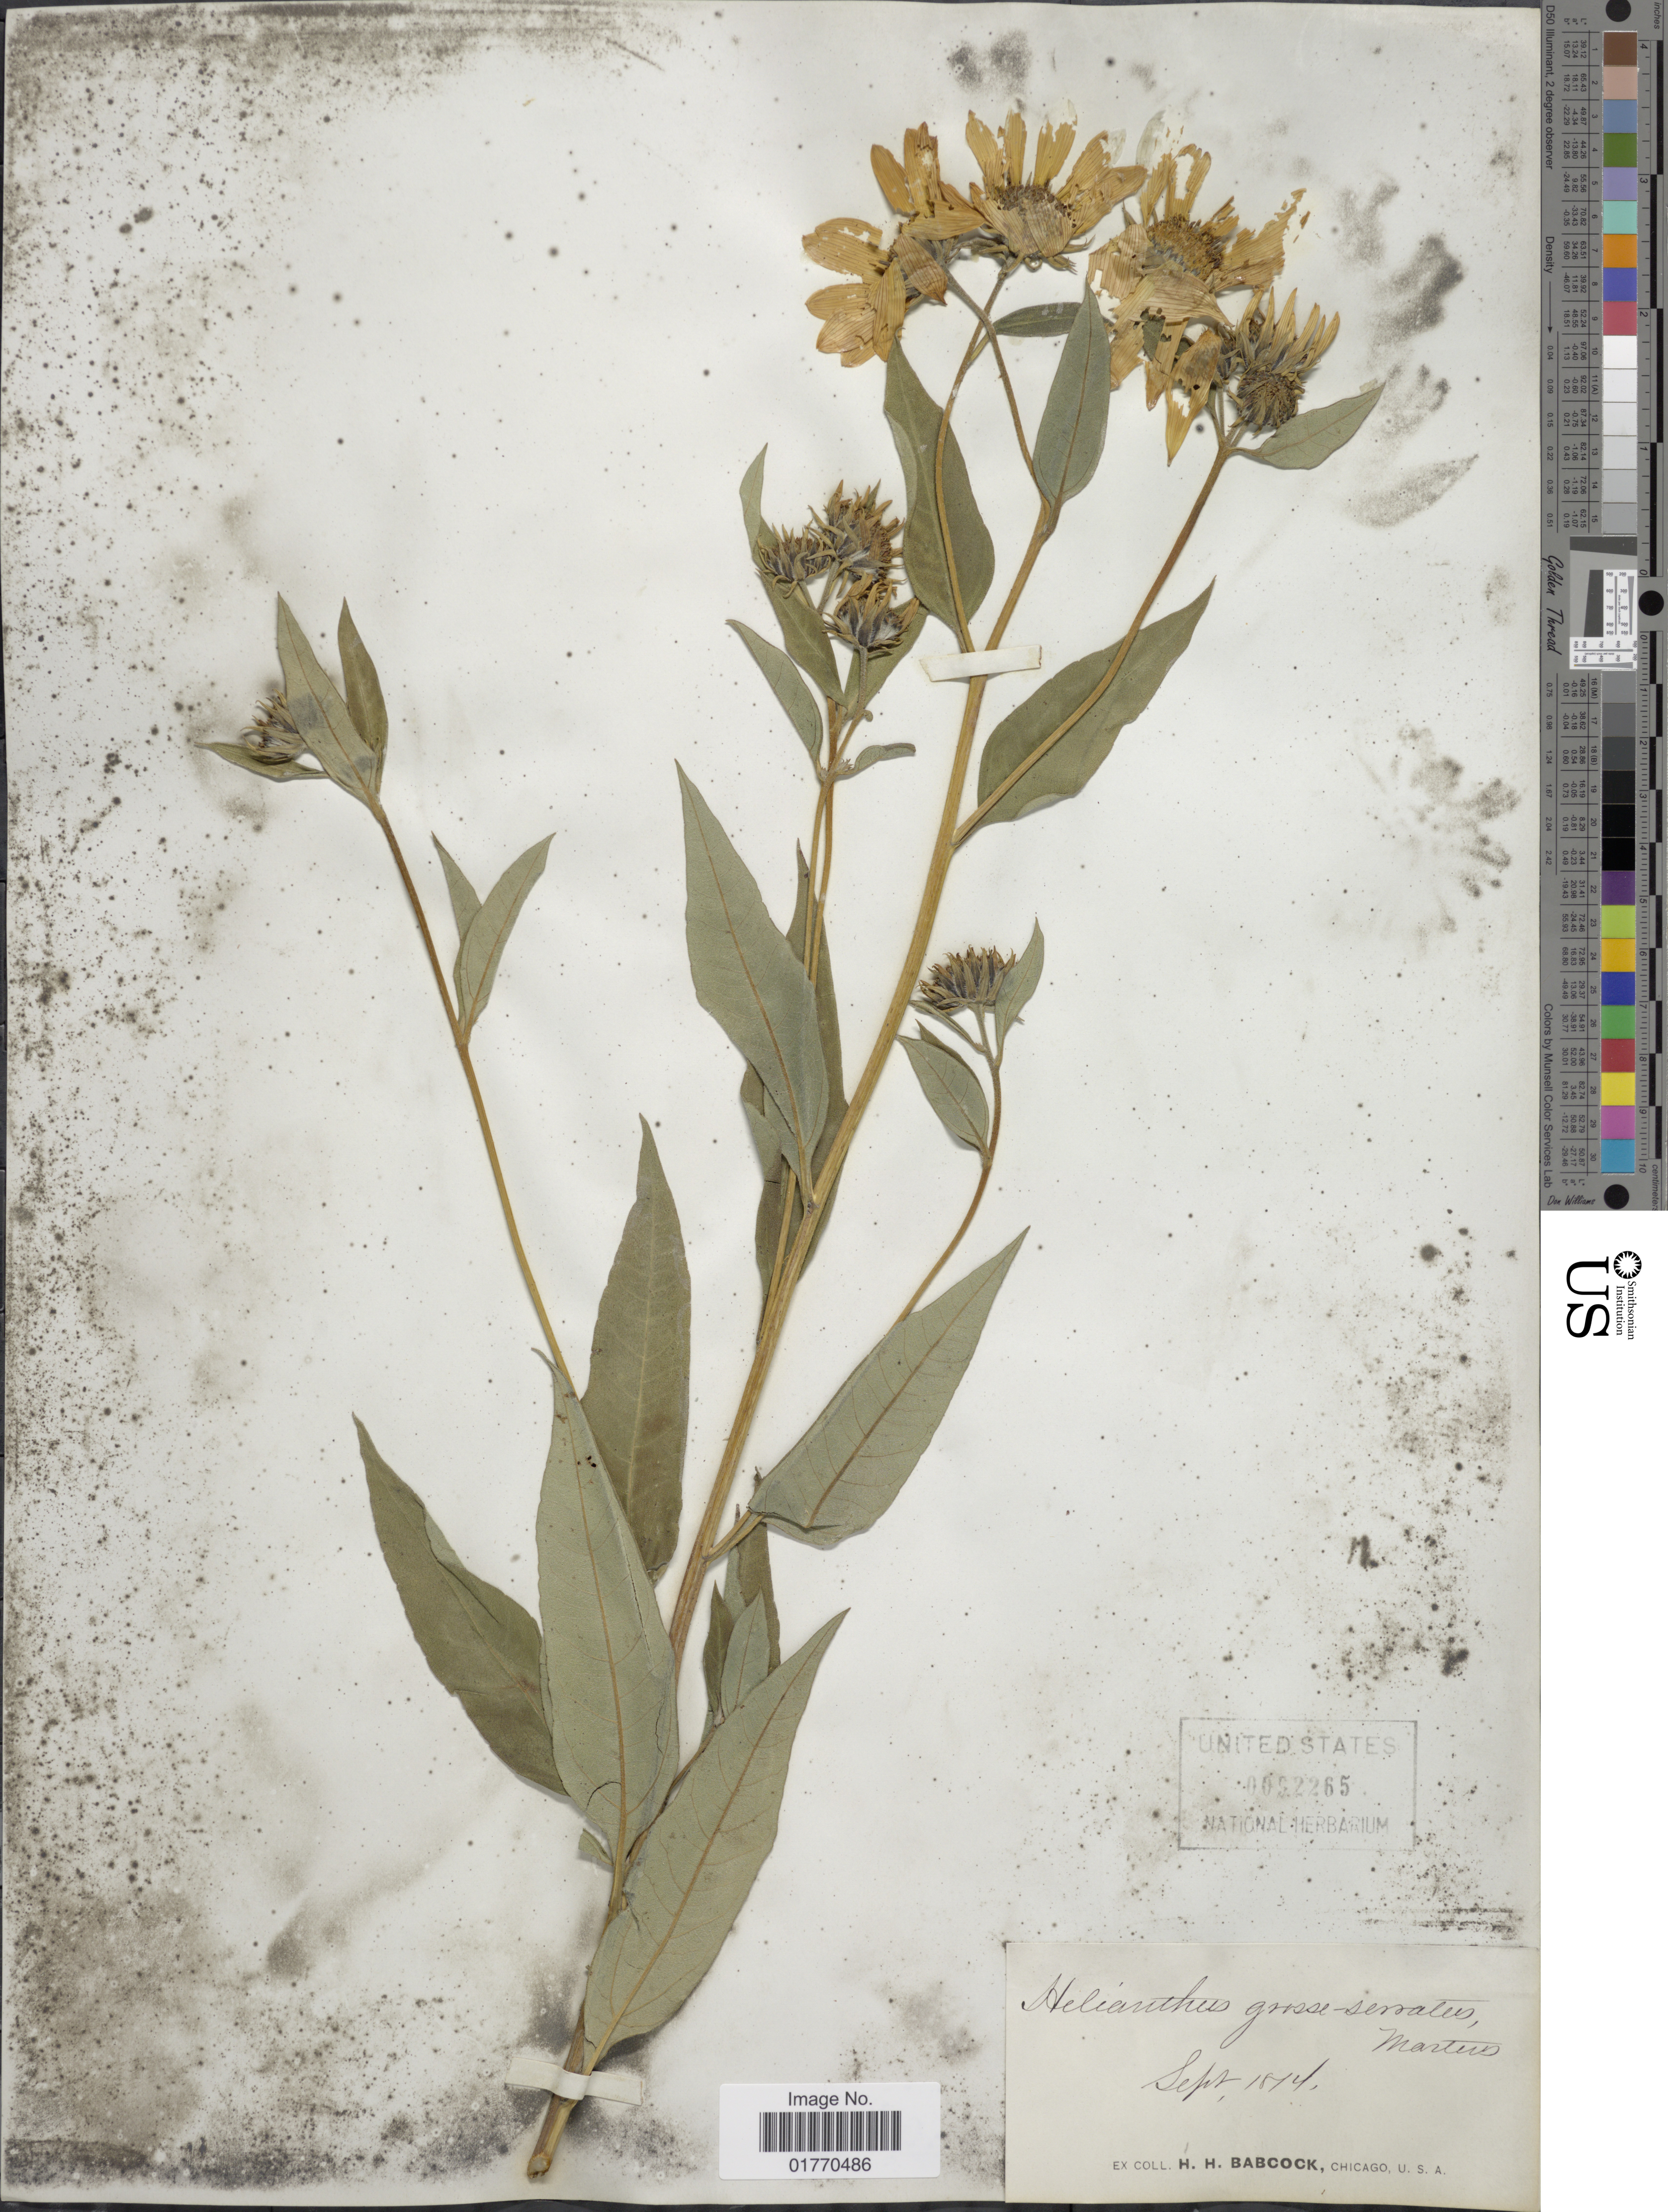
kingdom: Plantae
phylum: Tracheophyta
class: Magnoliopsida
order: Asterales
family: Asteraceae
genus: Helianthus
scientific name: Helianthus grosseserratus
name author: M. Martens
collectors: H. Babcock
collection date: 1874-09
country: United States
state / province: Illinois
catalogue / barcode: US 92265